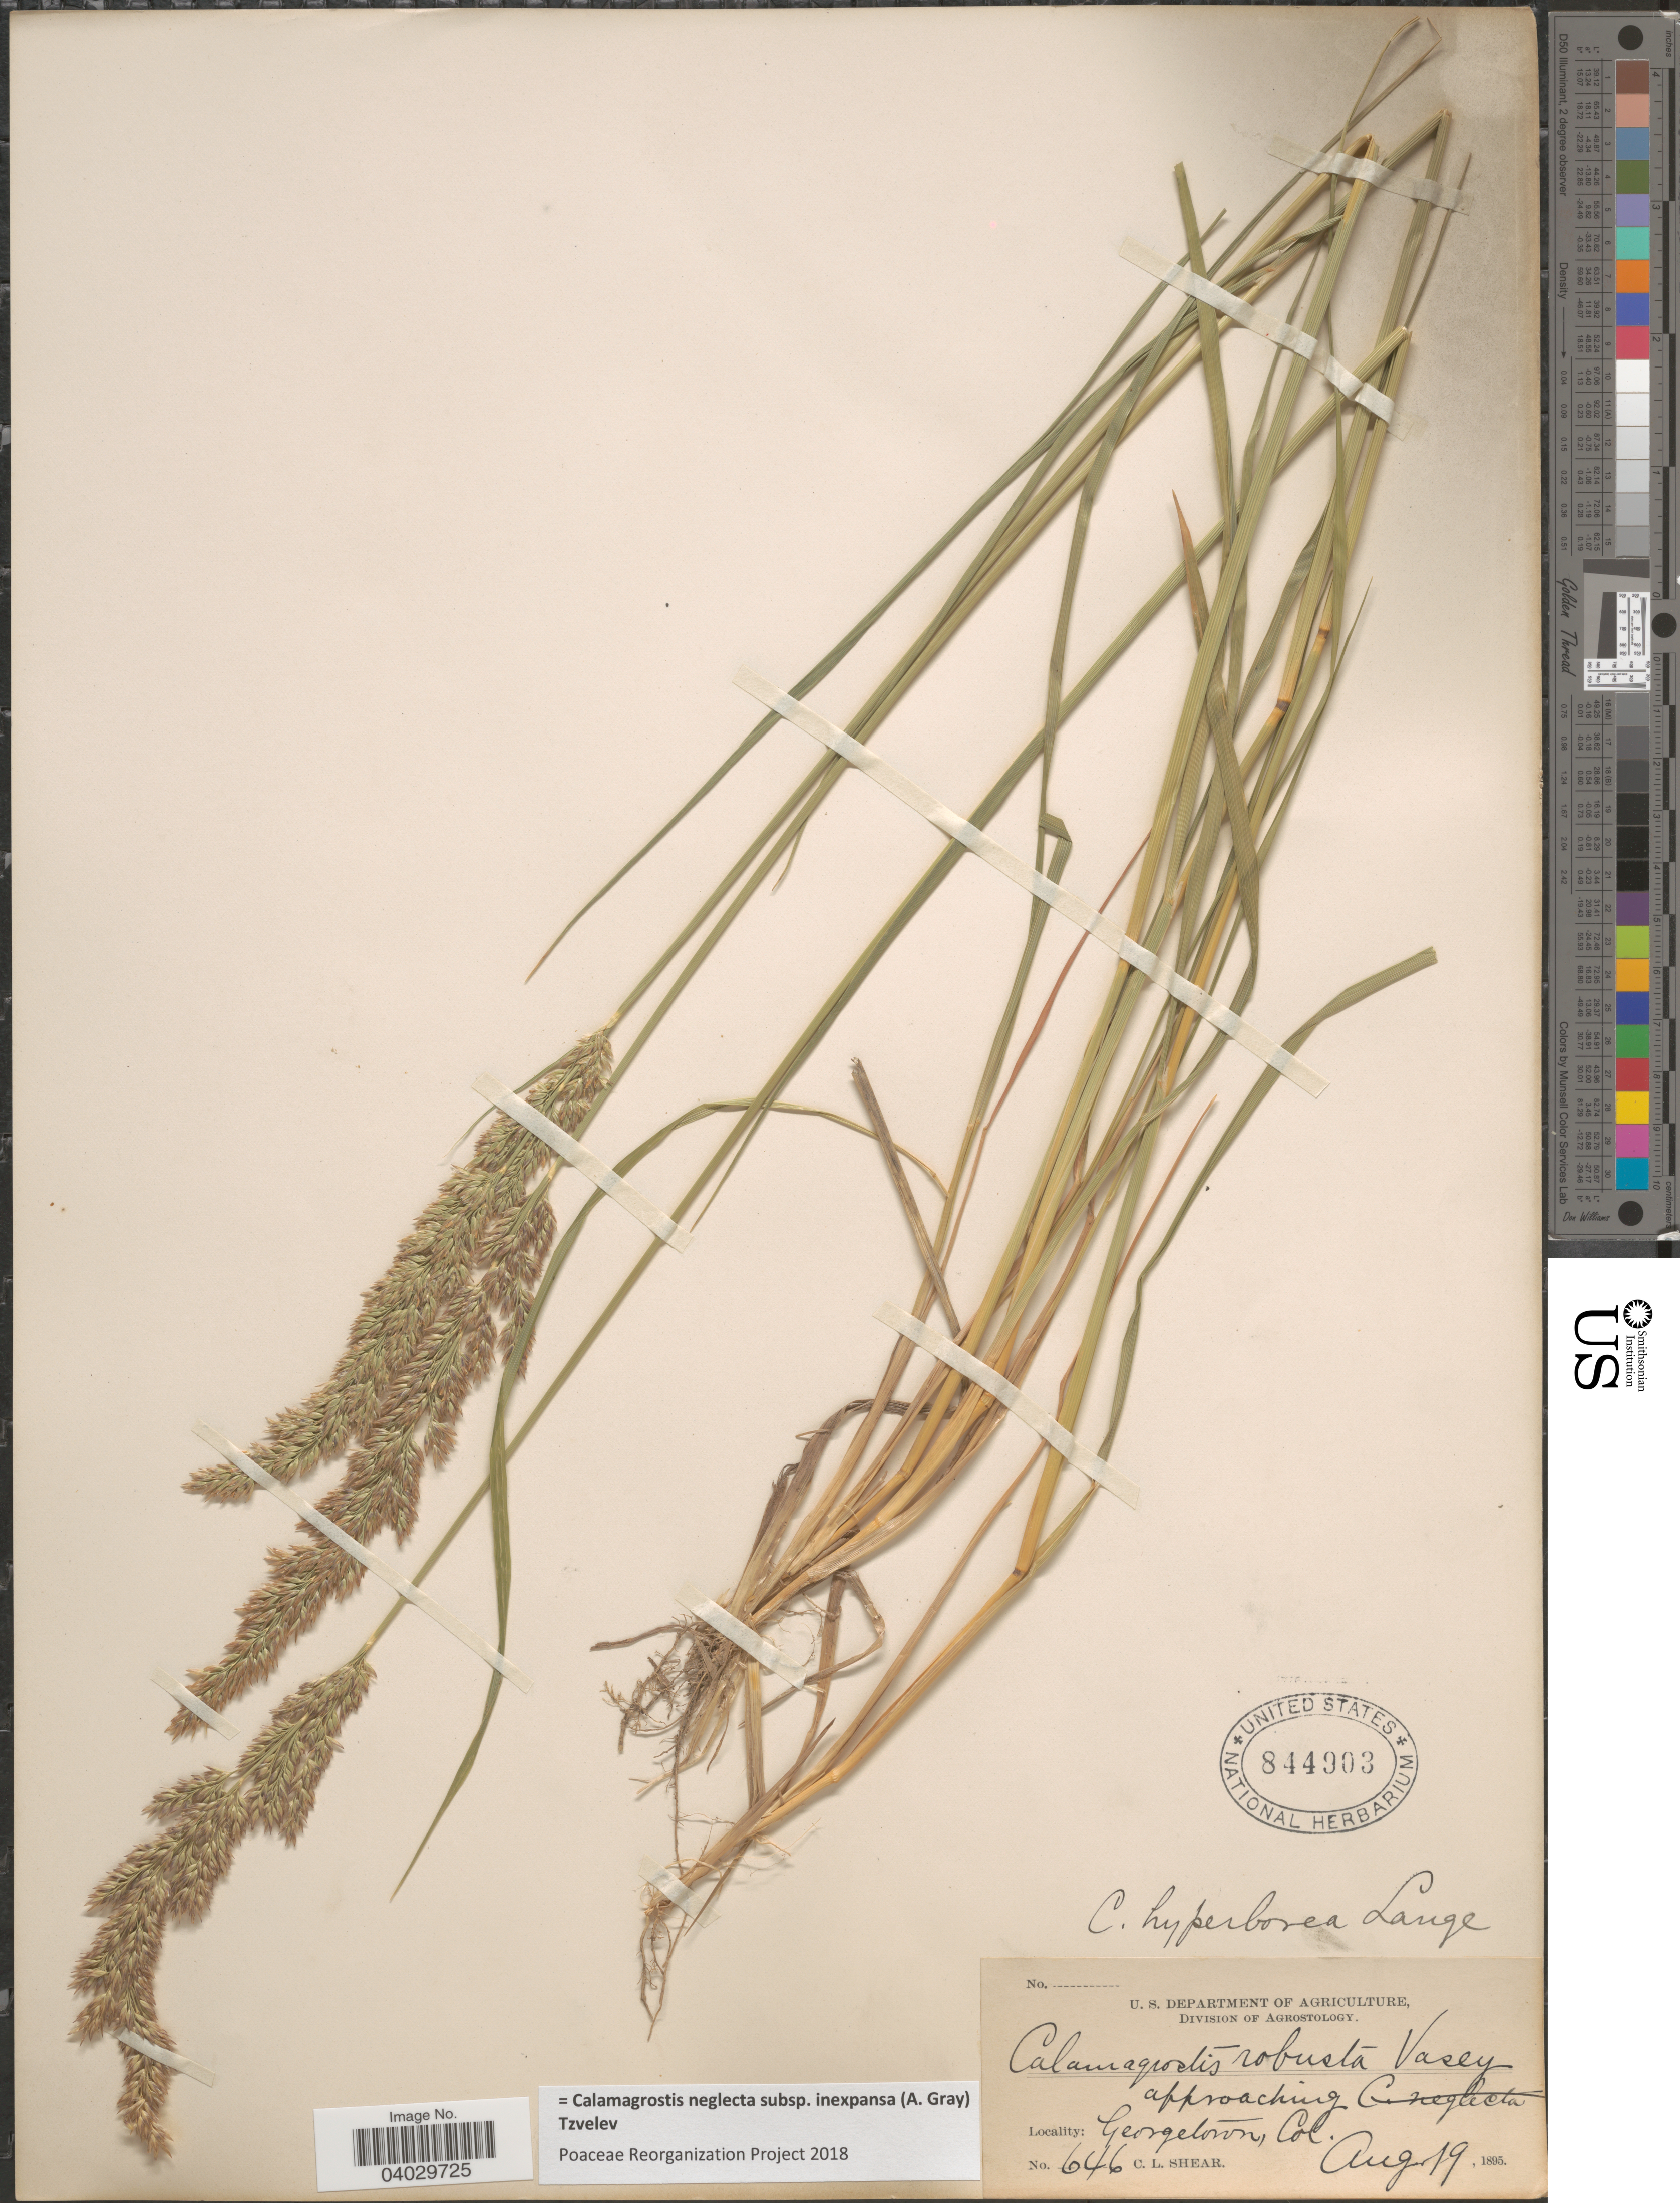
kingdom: Plantae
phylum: Tracheophyta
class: Liliopsida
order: Poales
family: Poaceae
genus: Calamagrostis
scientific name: Calamagrostis neglecta subsp. inexpansa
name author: (A. Gray) Tzvelev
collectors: C. L. Shear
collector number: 646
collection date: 1895-08-19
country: United States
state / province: Colorado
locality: Georgetown.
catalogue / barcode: US 844903